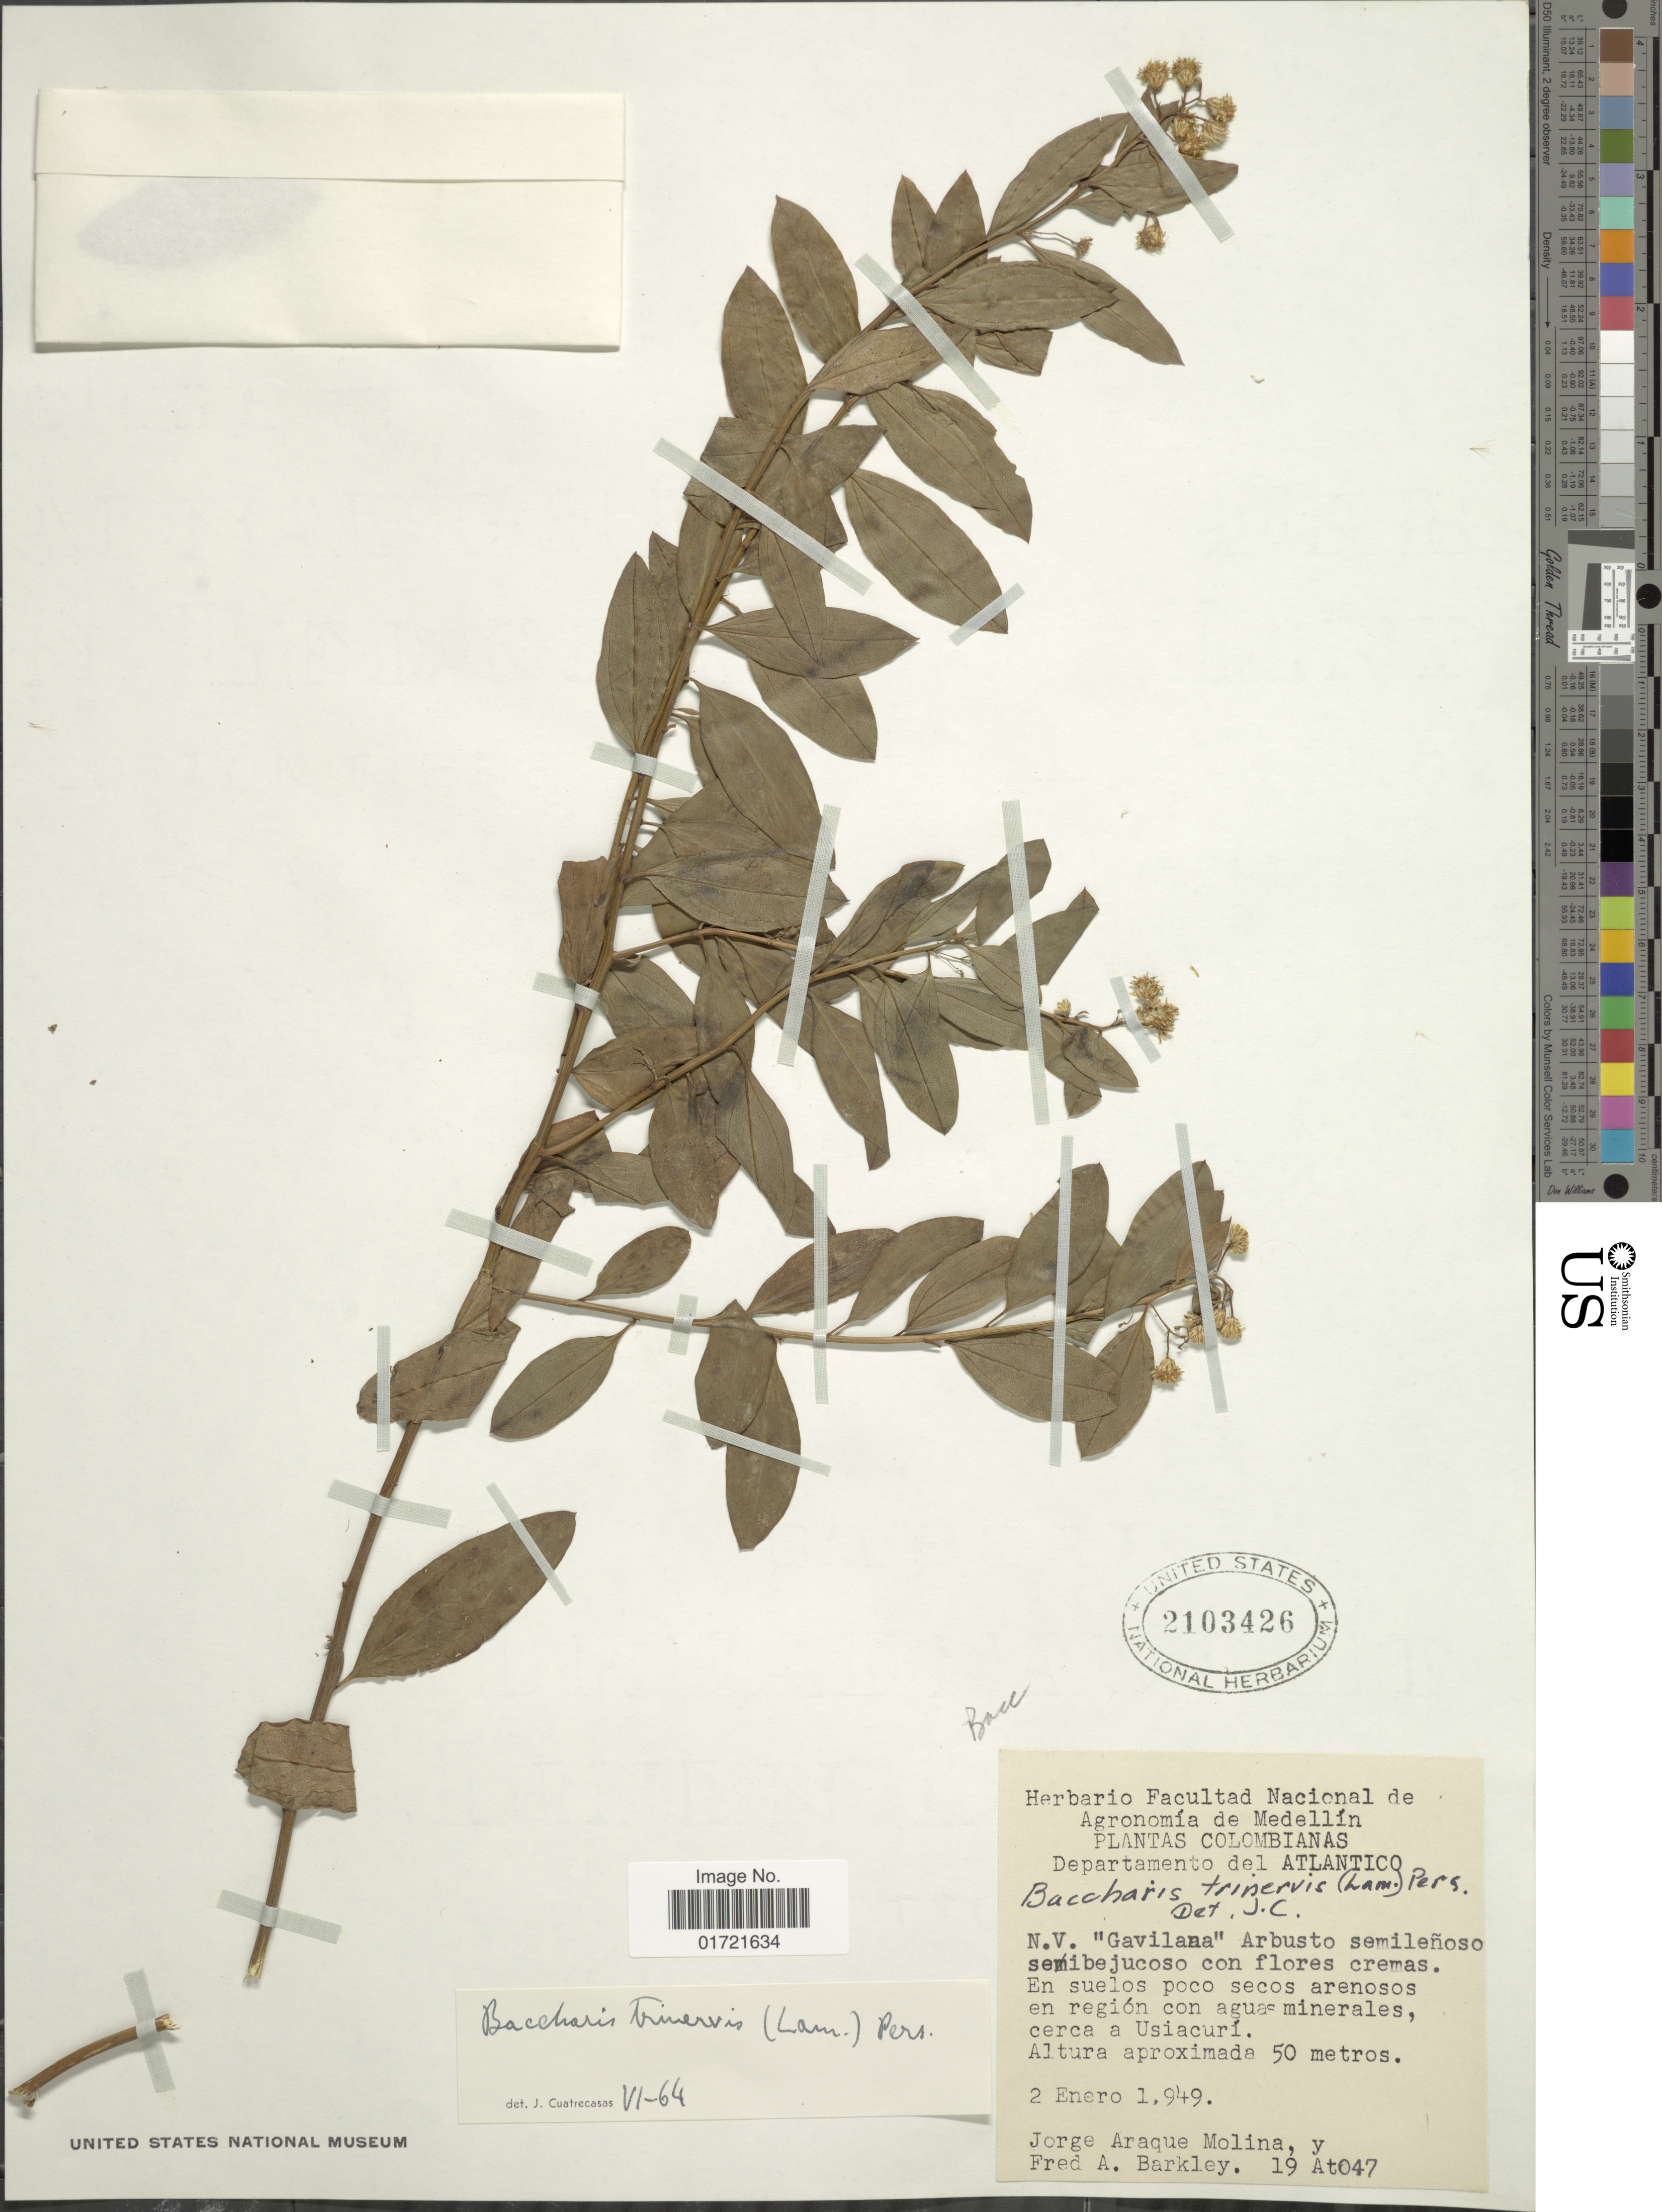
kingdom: Plantae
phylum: Tracheophyta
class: Magnoliopsida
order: Asterales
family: Asteraceae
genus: Baccharis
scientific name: Baccharis trinervis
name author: (Lam.) Pers.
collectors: J. Araque Molina & F. A. Barkley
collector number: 19 At 047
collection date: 1949-01-02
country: Colombia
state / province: Atlántico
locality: De Medellin, Departamento del Atlantico, En suelos poco secos arenosos en regin con aguas minerales, cerca a Usiacuri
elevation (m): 50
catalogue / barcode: US 2103426